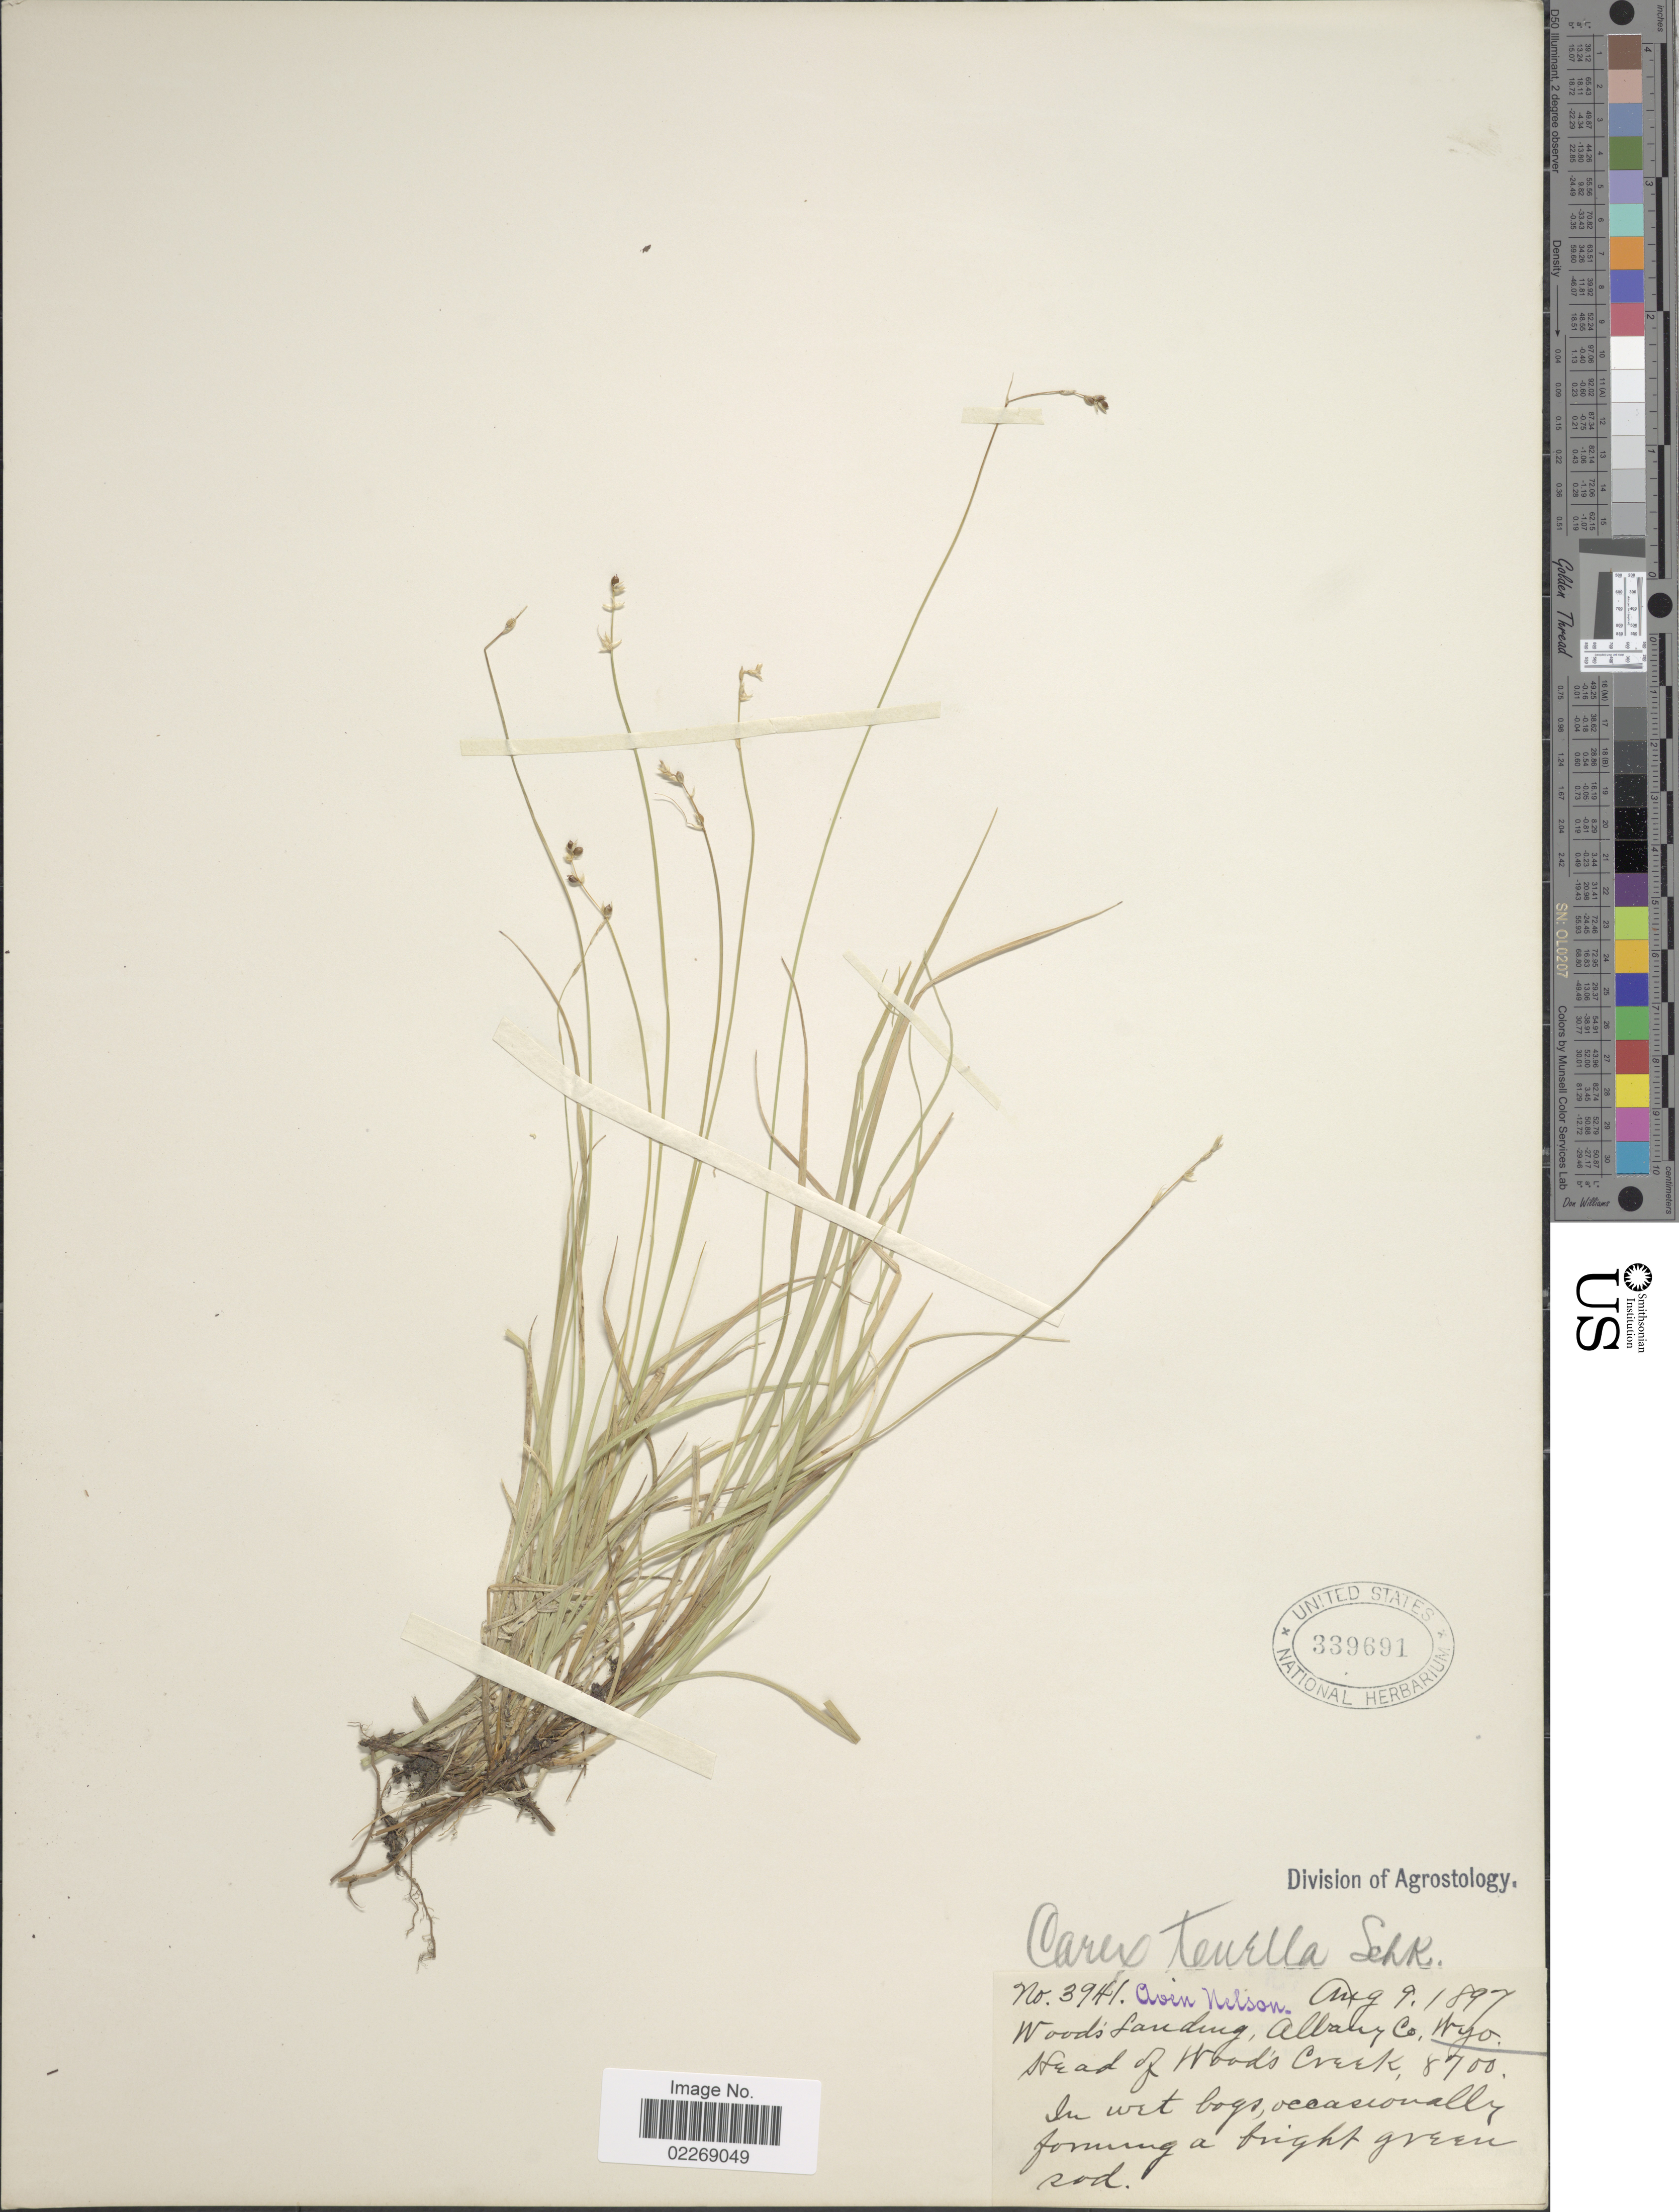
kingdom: Plantae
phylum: Tracheophyta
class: Liliopsida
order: Poales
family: Cyperaceae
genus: Carex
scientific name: Carex disperma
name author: Dewey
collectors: A. Nelson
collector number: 3941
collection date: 1897-08-09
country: United States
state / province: Wyoming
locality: Woods' Landing, Albany Co. Head of Wood's Creek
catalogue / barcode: US 339691